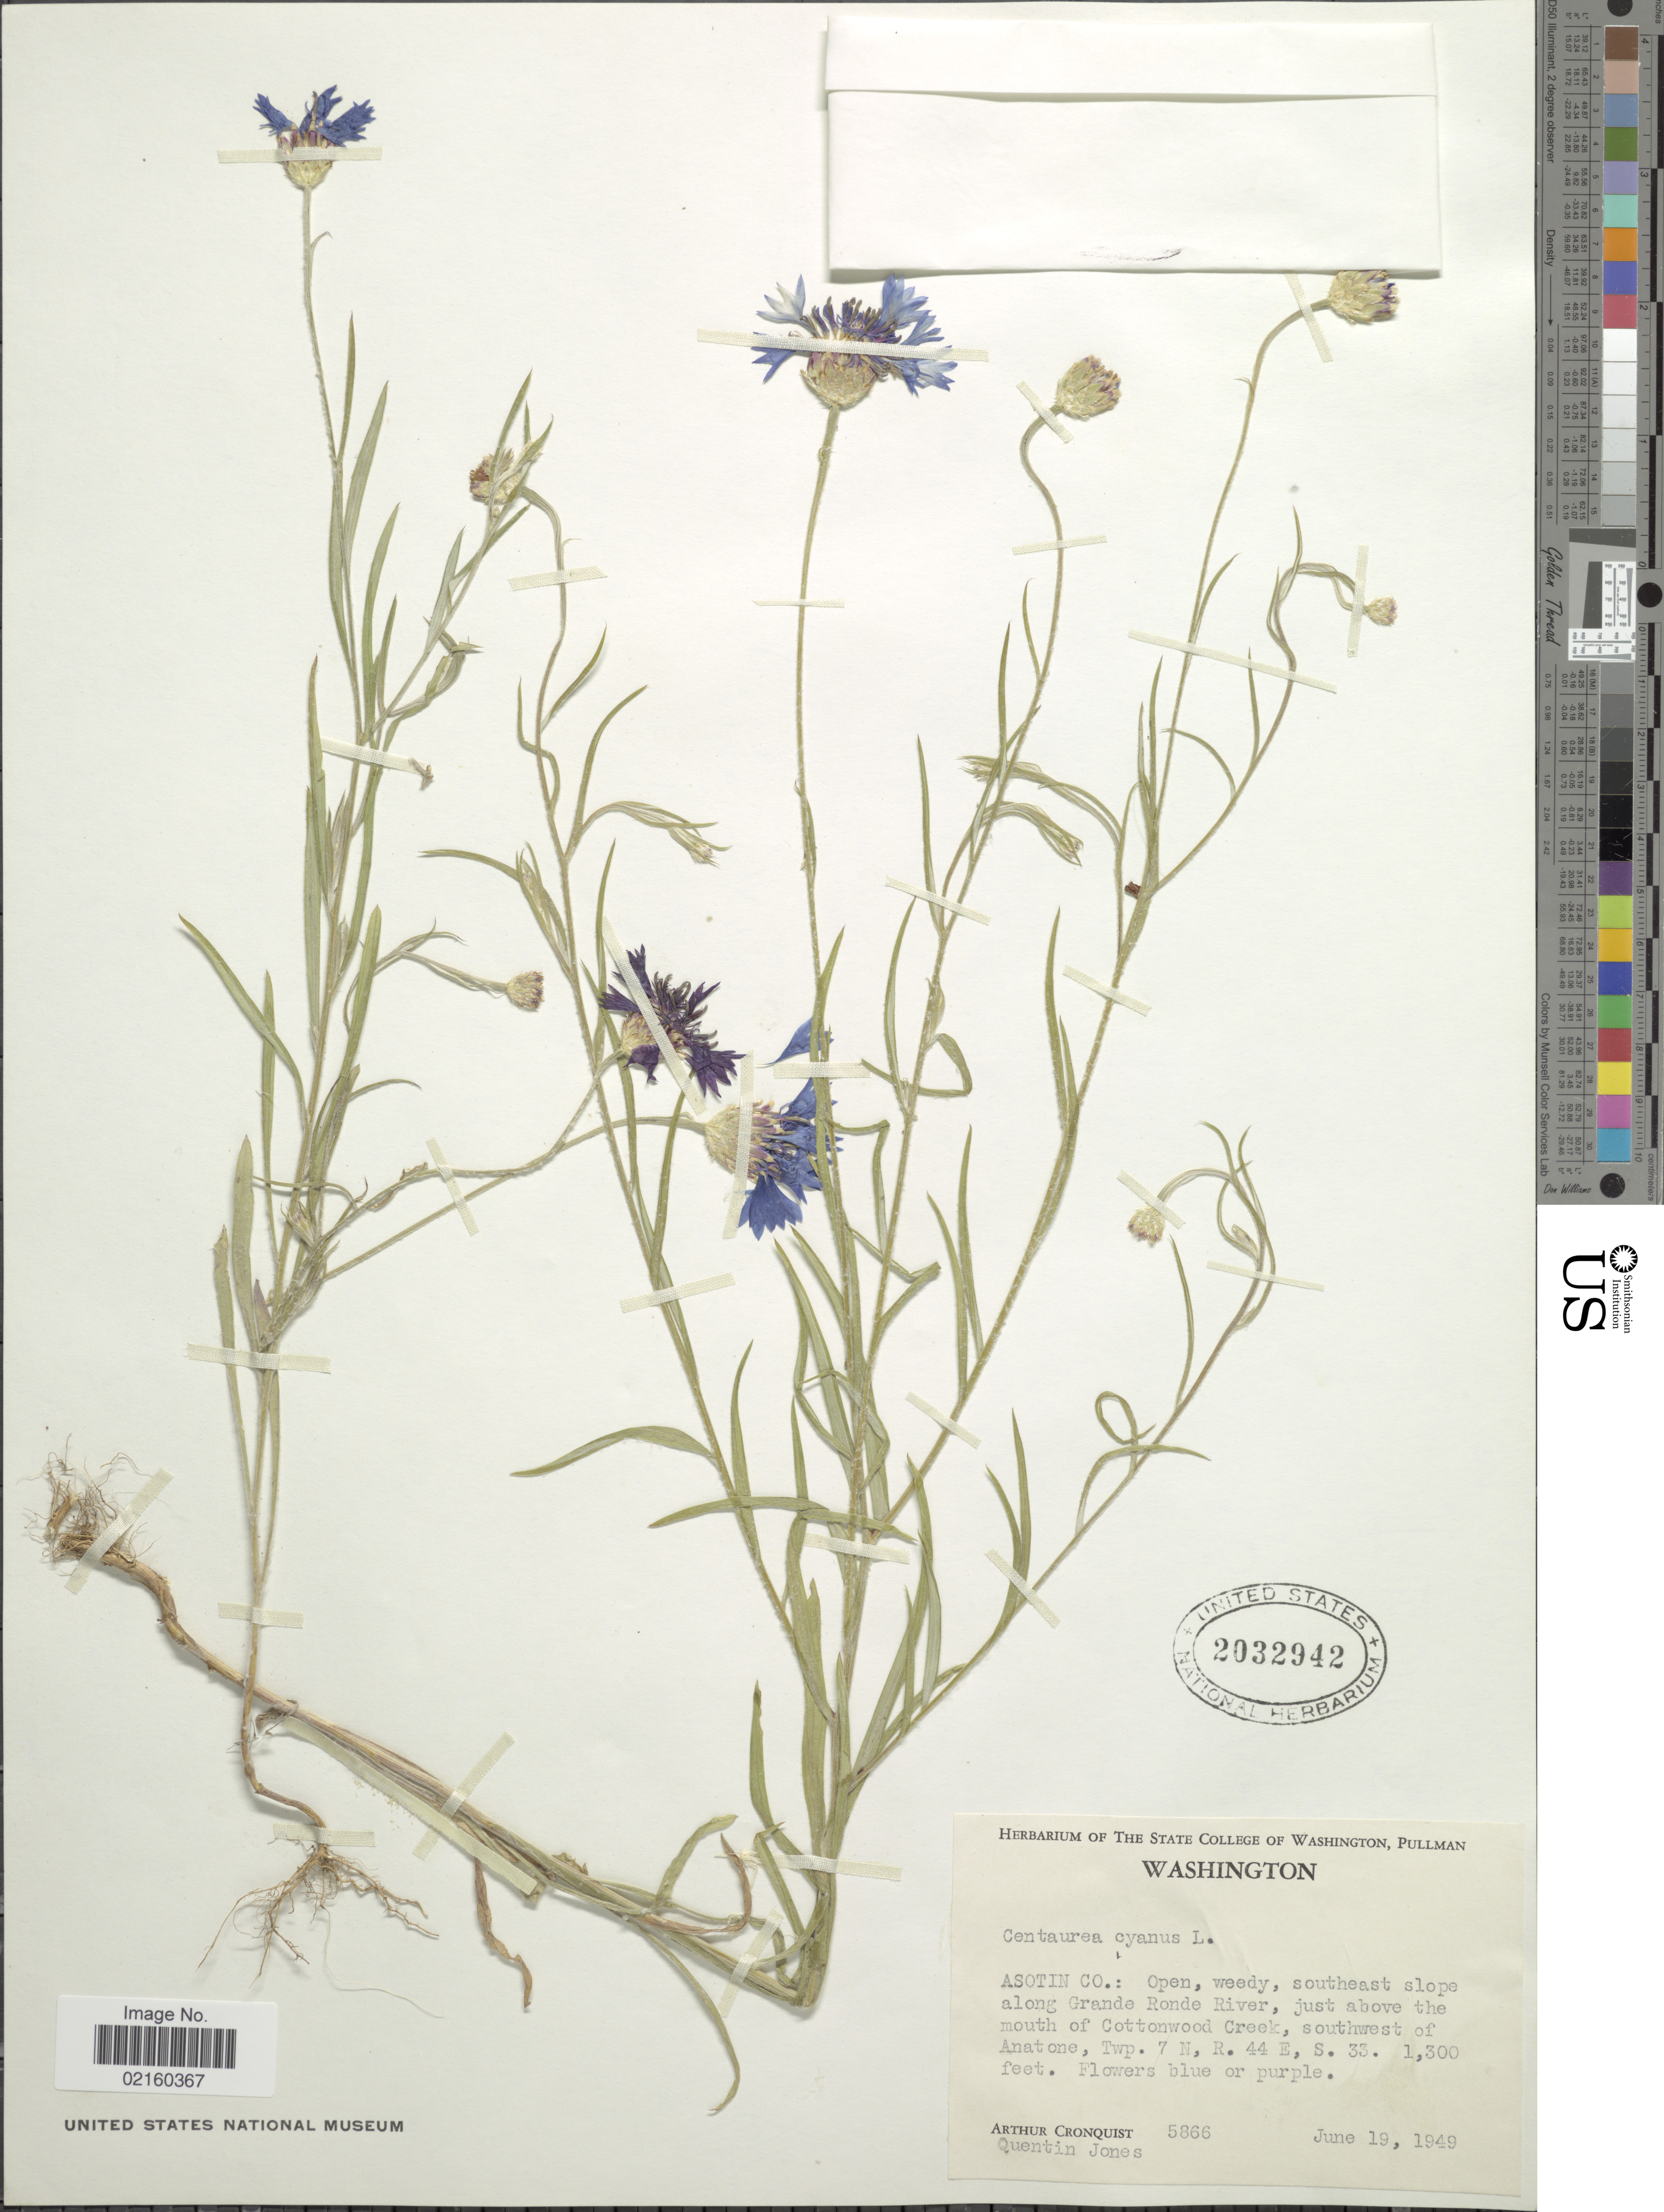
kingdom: Plantae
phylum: Tracheophyta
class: Magnoliopsida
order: Asterales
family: Asteraceae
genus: Centaurea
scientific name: Centaurea cyanus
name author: L.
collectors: A. J. Cronquist & Q. Jones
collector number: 5866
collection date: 1949-06-19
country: United States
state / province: Washington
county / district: Asotin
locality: Asotin Co., along Grande Ronde River, just above the mouth of Cottonwood Creek, southwest of Anatone, Twp. 7N, R44E, S 33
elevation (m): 396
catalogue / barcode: US 2032942